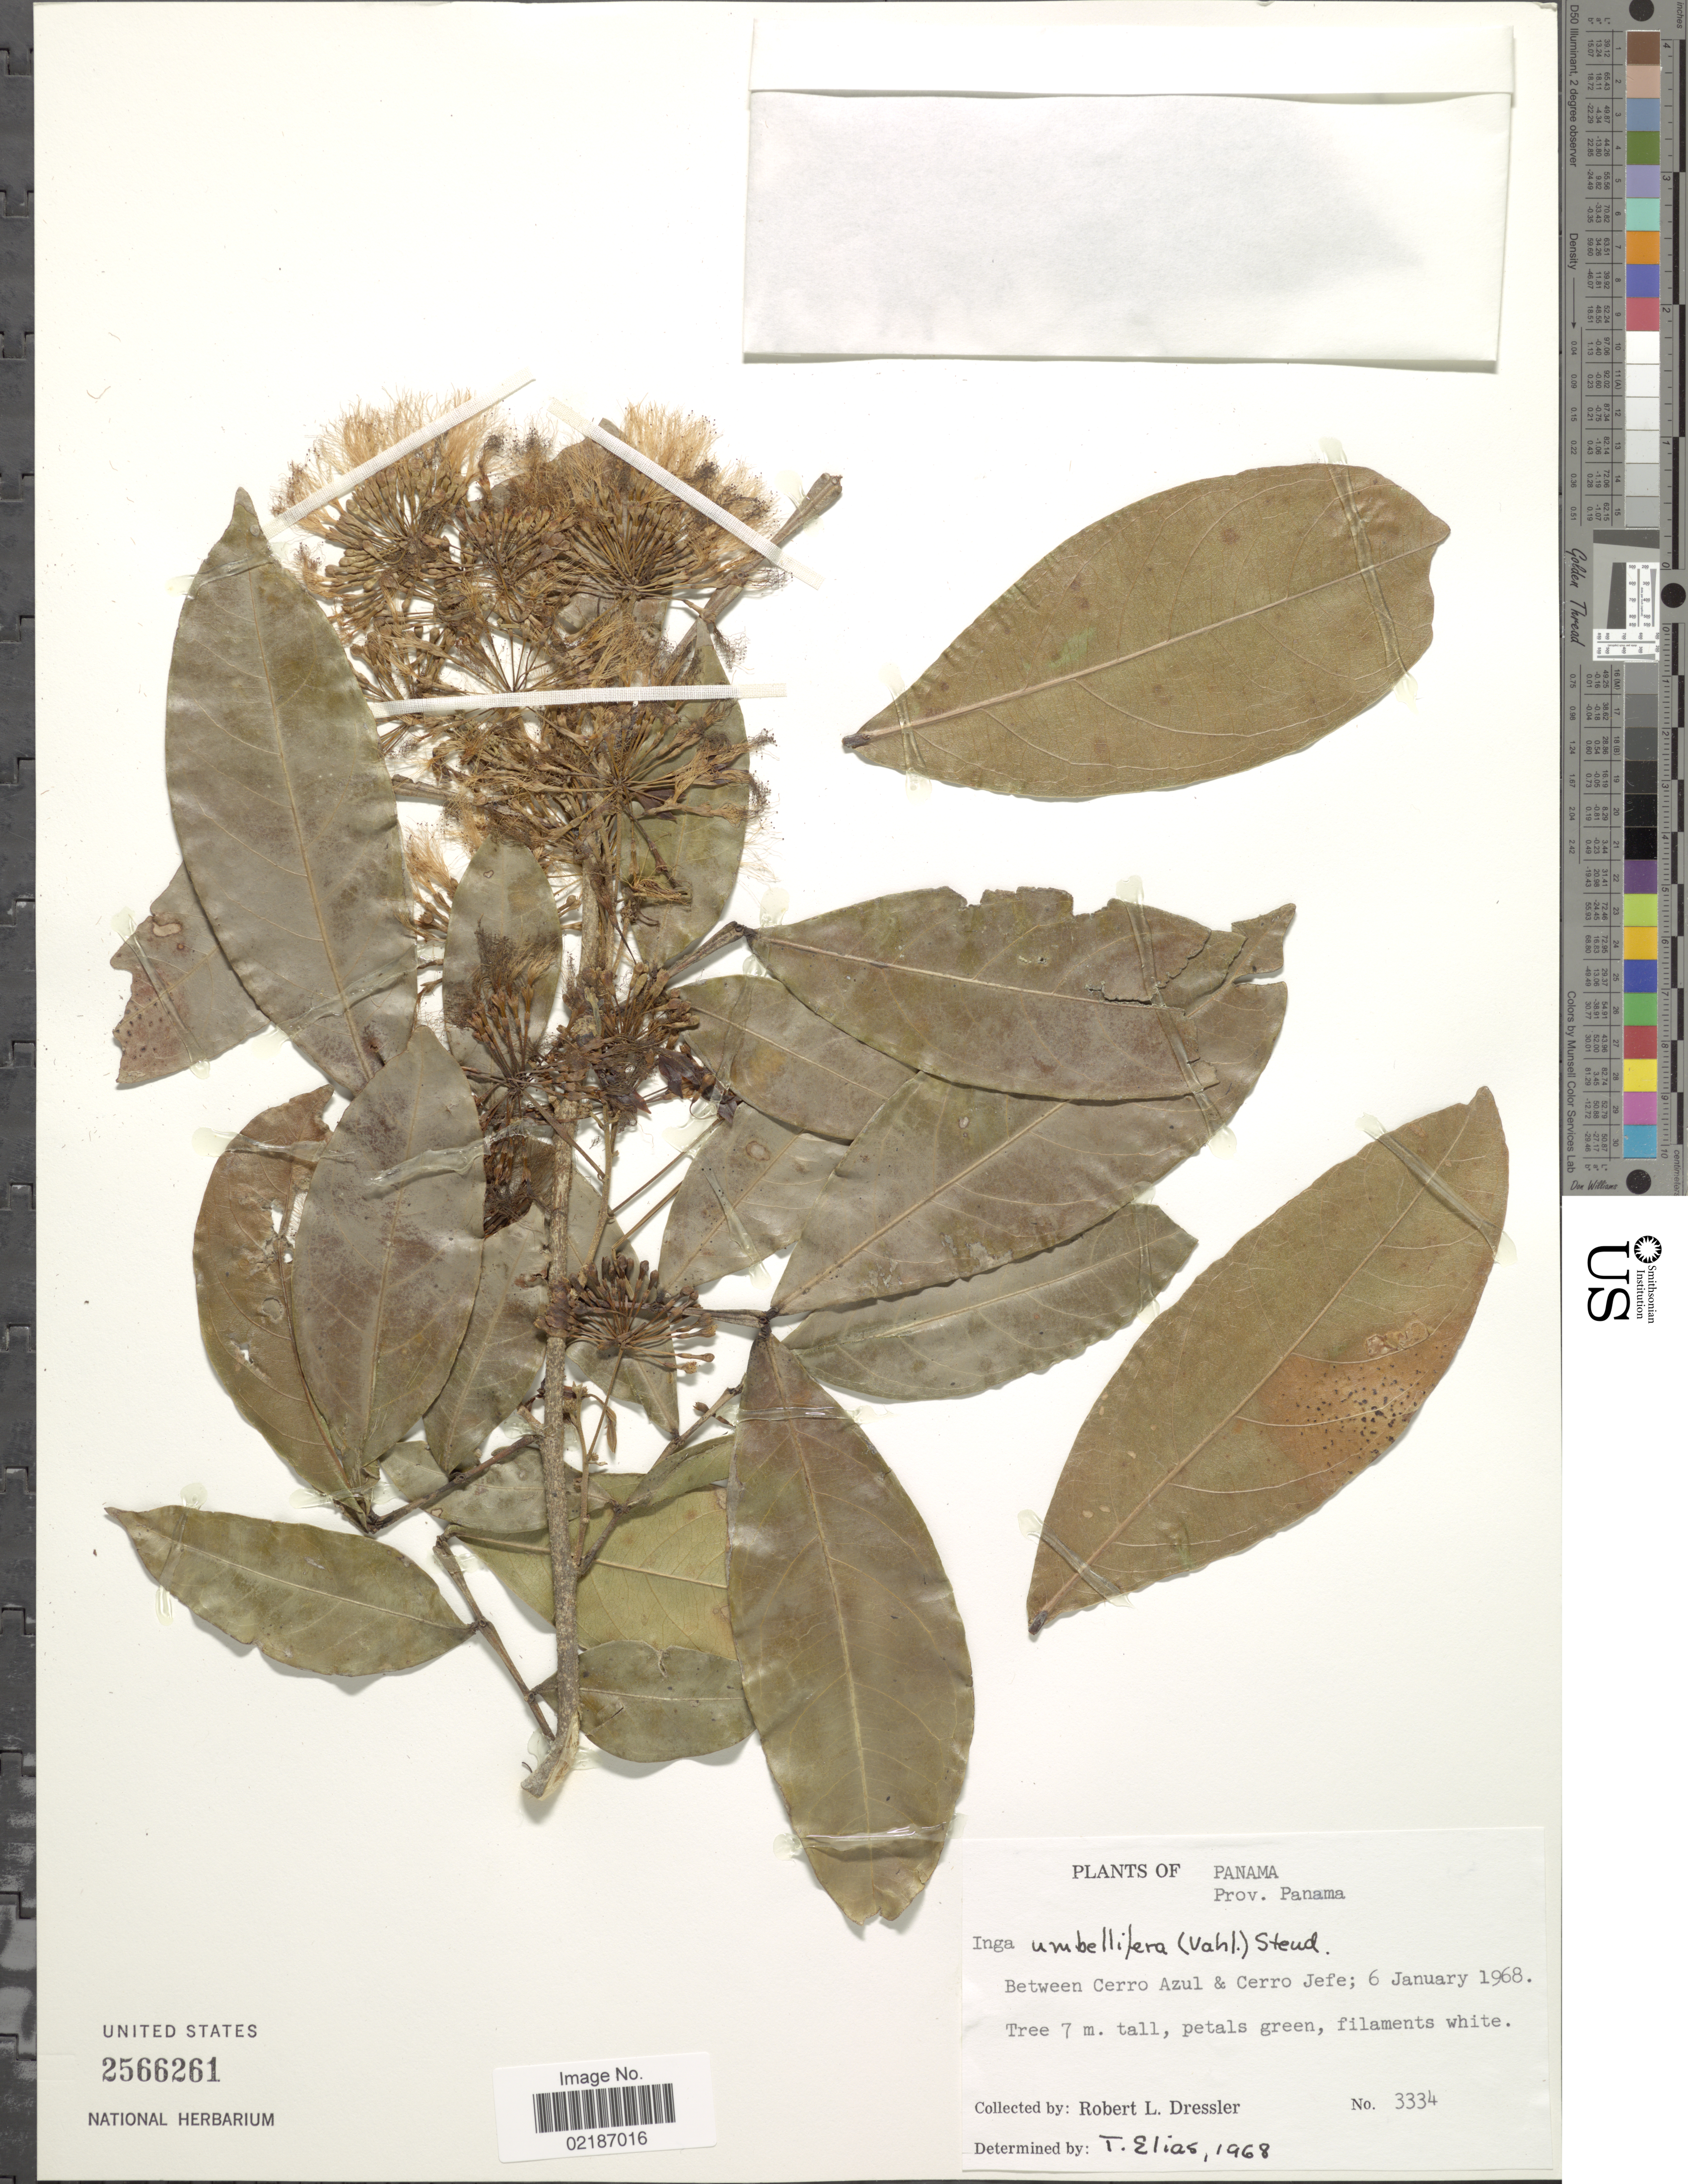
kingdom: Plantae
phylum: Tracheophyta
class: Magnoliopsida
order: Fabales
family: Fabaceae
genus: Inga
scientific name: Inga umbellifera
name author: (Vahl) Steud. ex DC.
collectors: R. Dressler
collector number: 3334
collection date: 1968-01-06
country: Panama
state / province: Panamá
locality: Between Cerro Azul & Cerro Jefe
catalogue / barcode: US 2566261